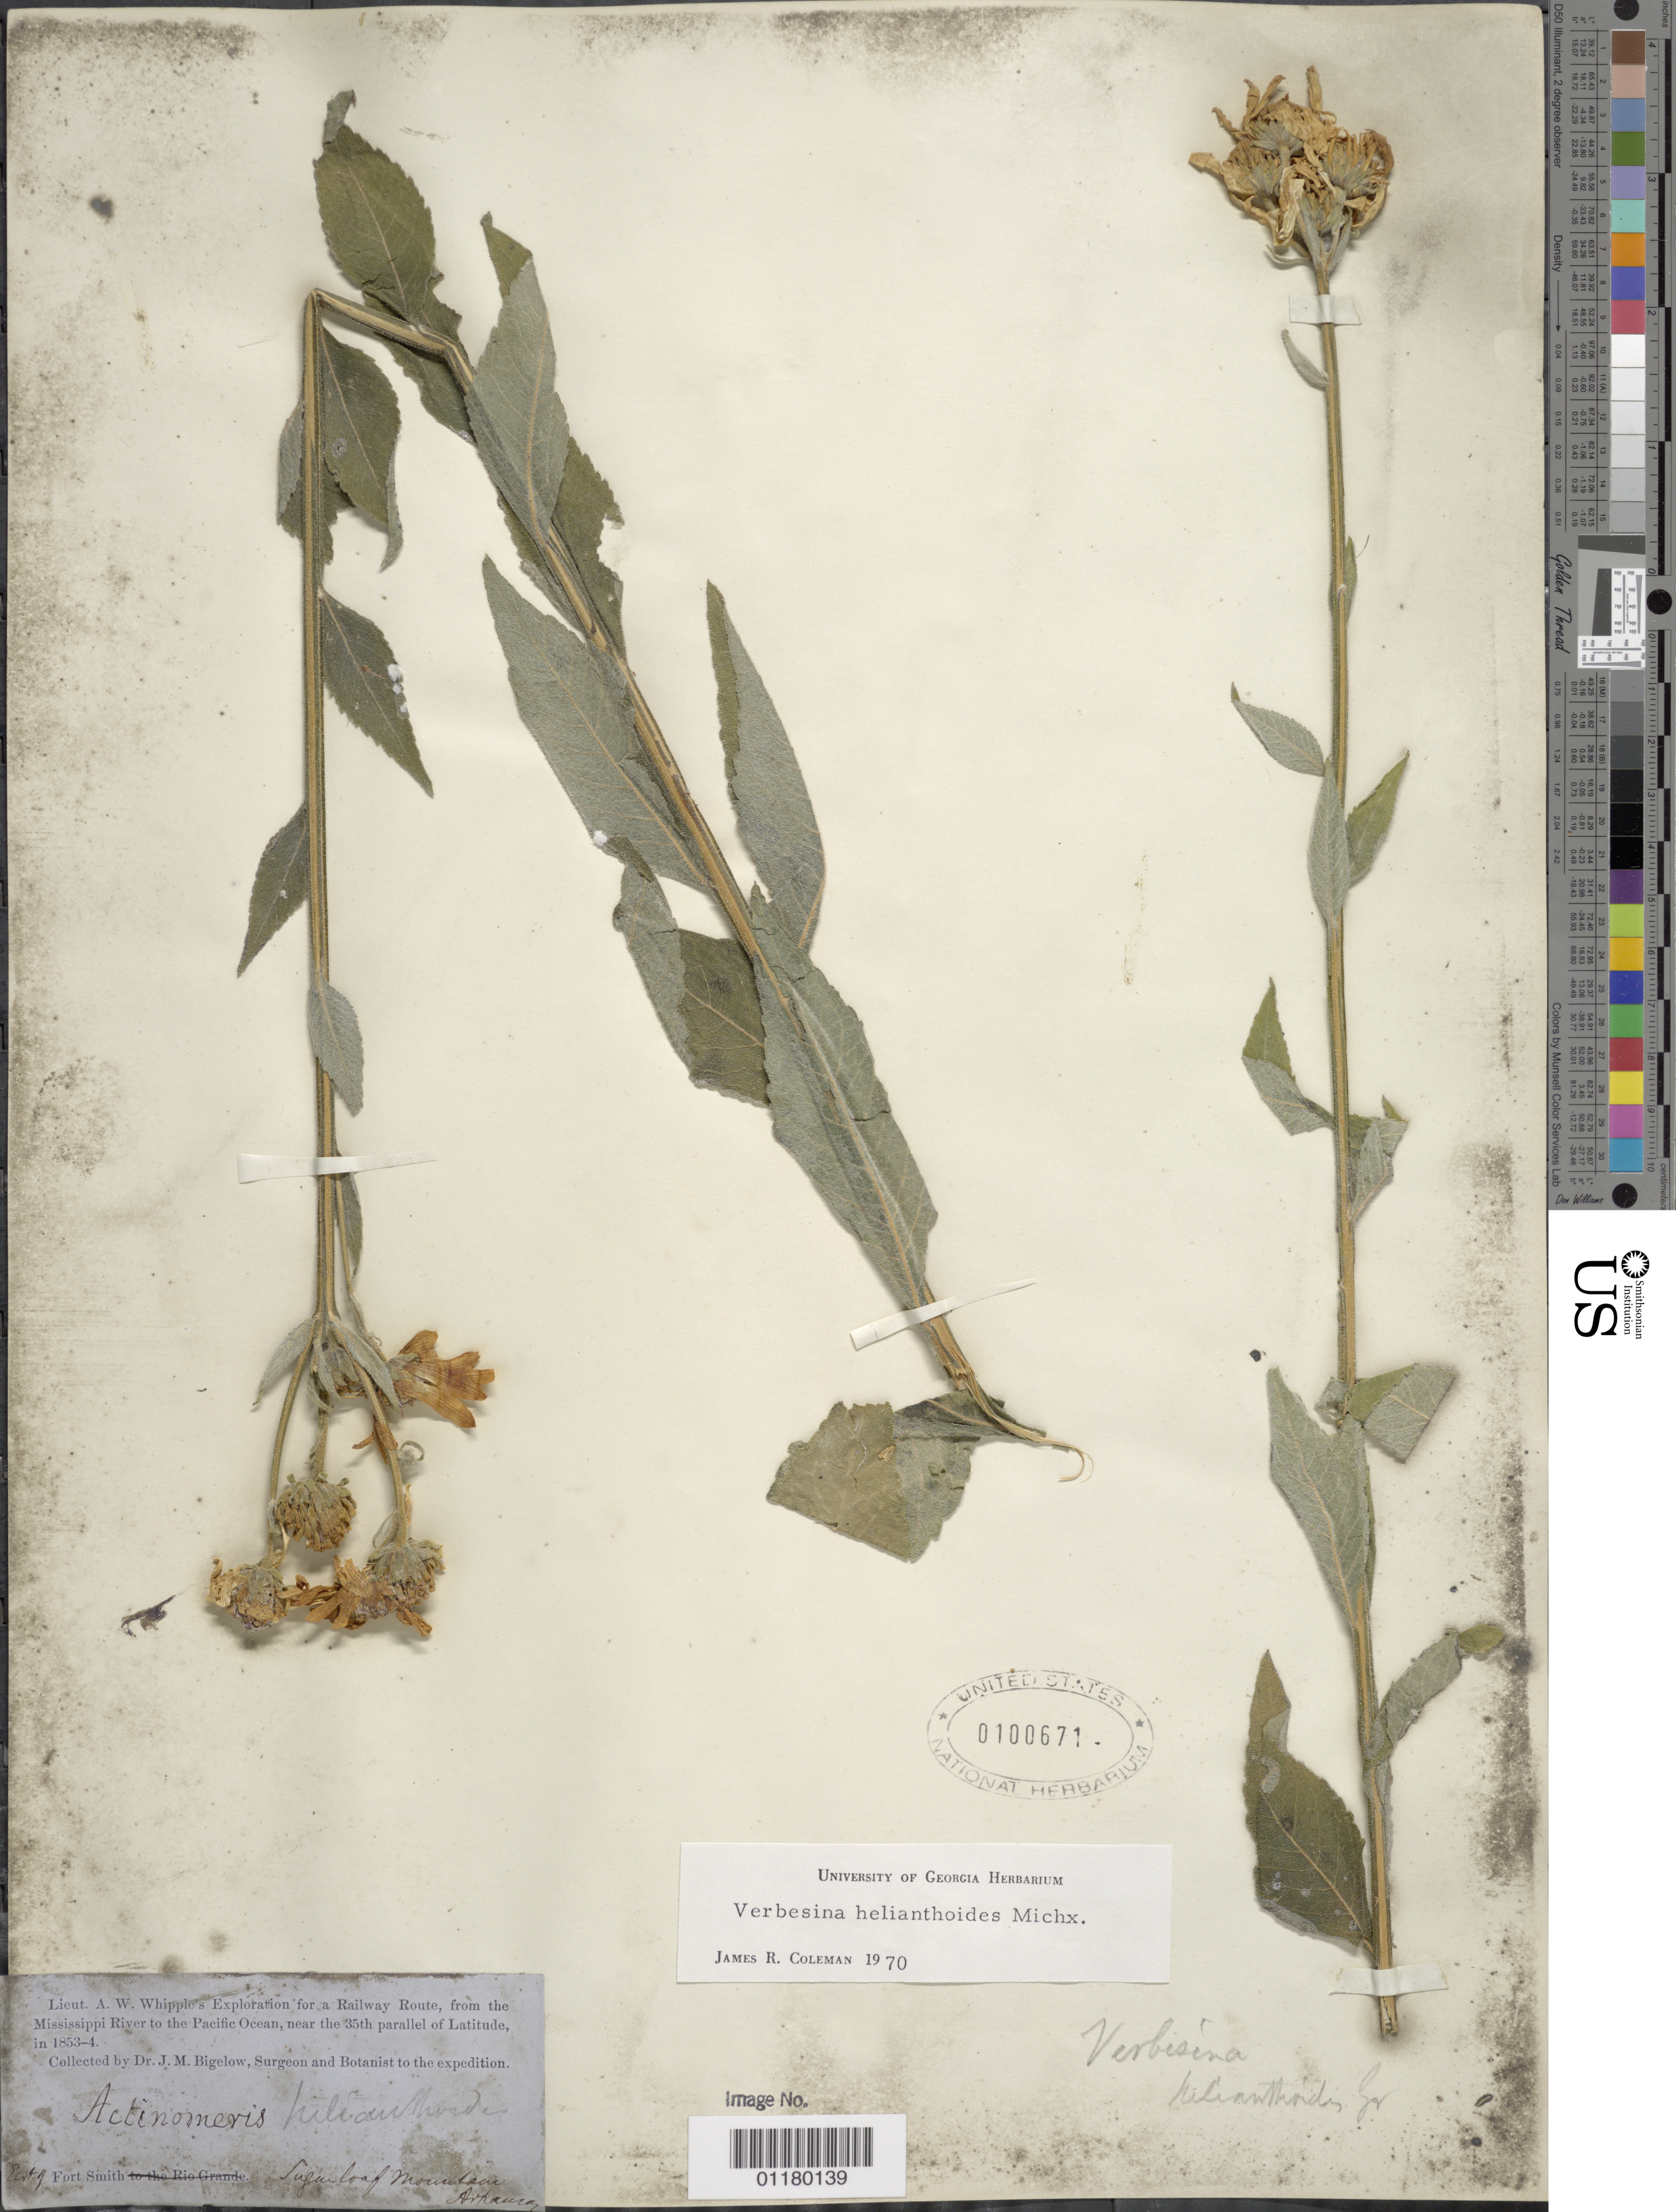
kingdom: Plantae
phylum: Tracheophyta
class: Magnoliopsida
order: Asterales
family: Asteraceae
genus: Verbesina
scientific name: Verbesina helianthoides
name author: Hook. & Arn. in Hook.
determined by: Coleman, J. R.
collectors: J. M. Bigelow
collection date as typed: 1853 to -- --- 1854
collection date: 1853/1854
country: United States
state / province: Arkansas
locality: Sugar Loaf Mountain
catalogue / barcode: US 100671